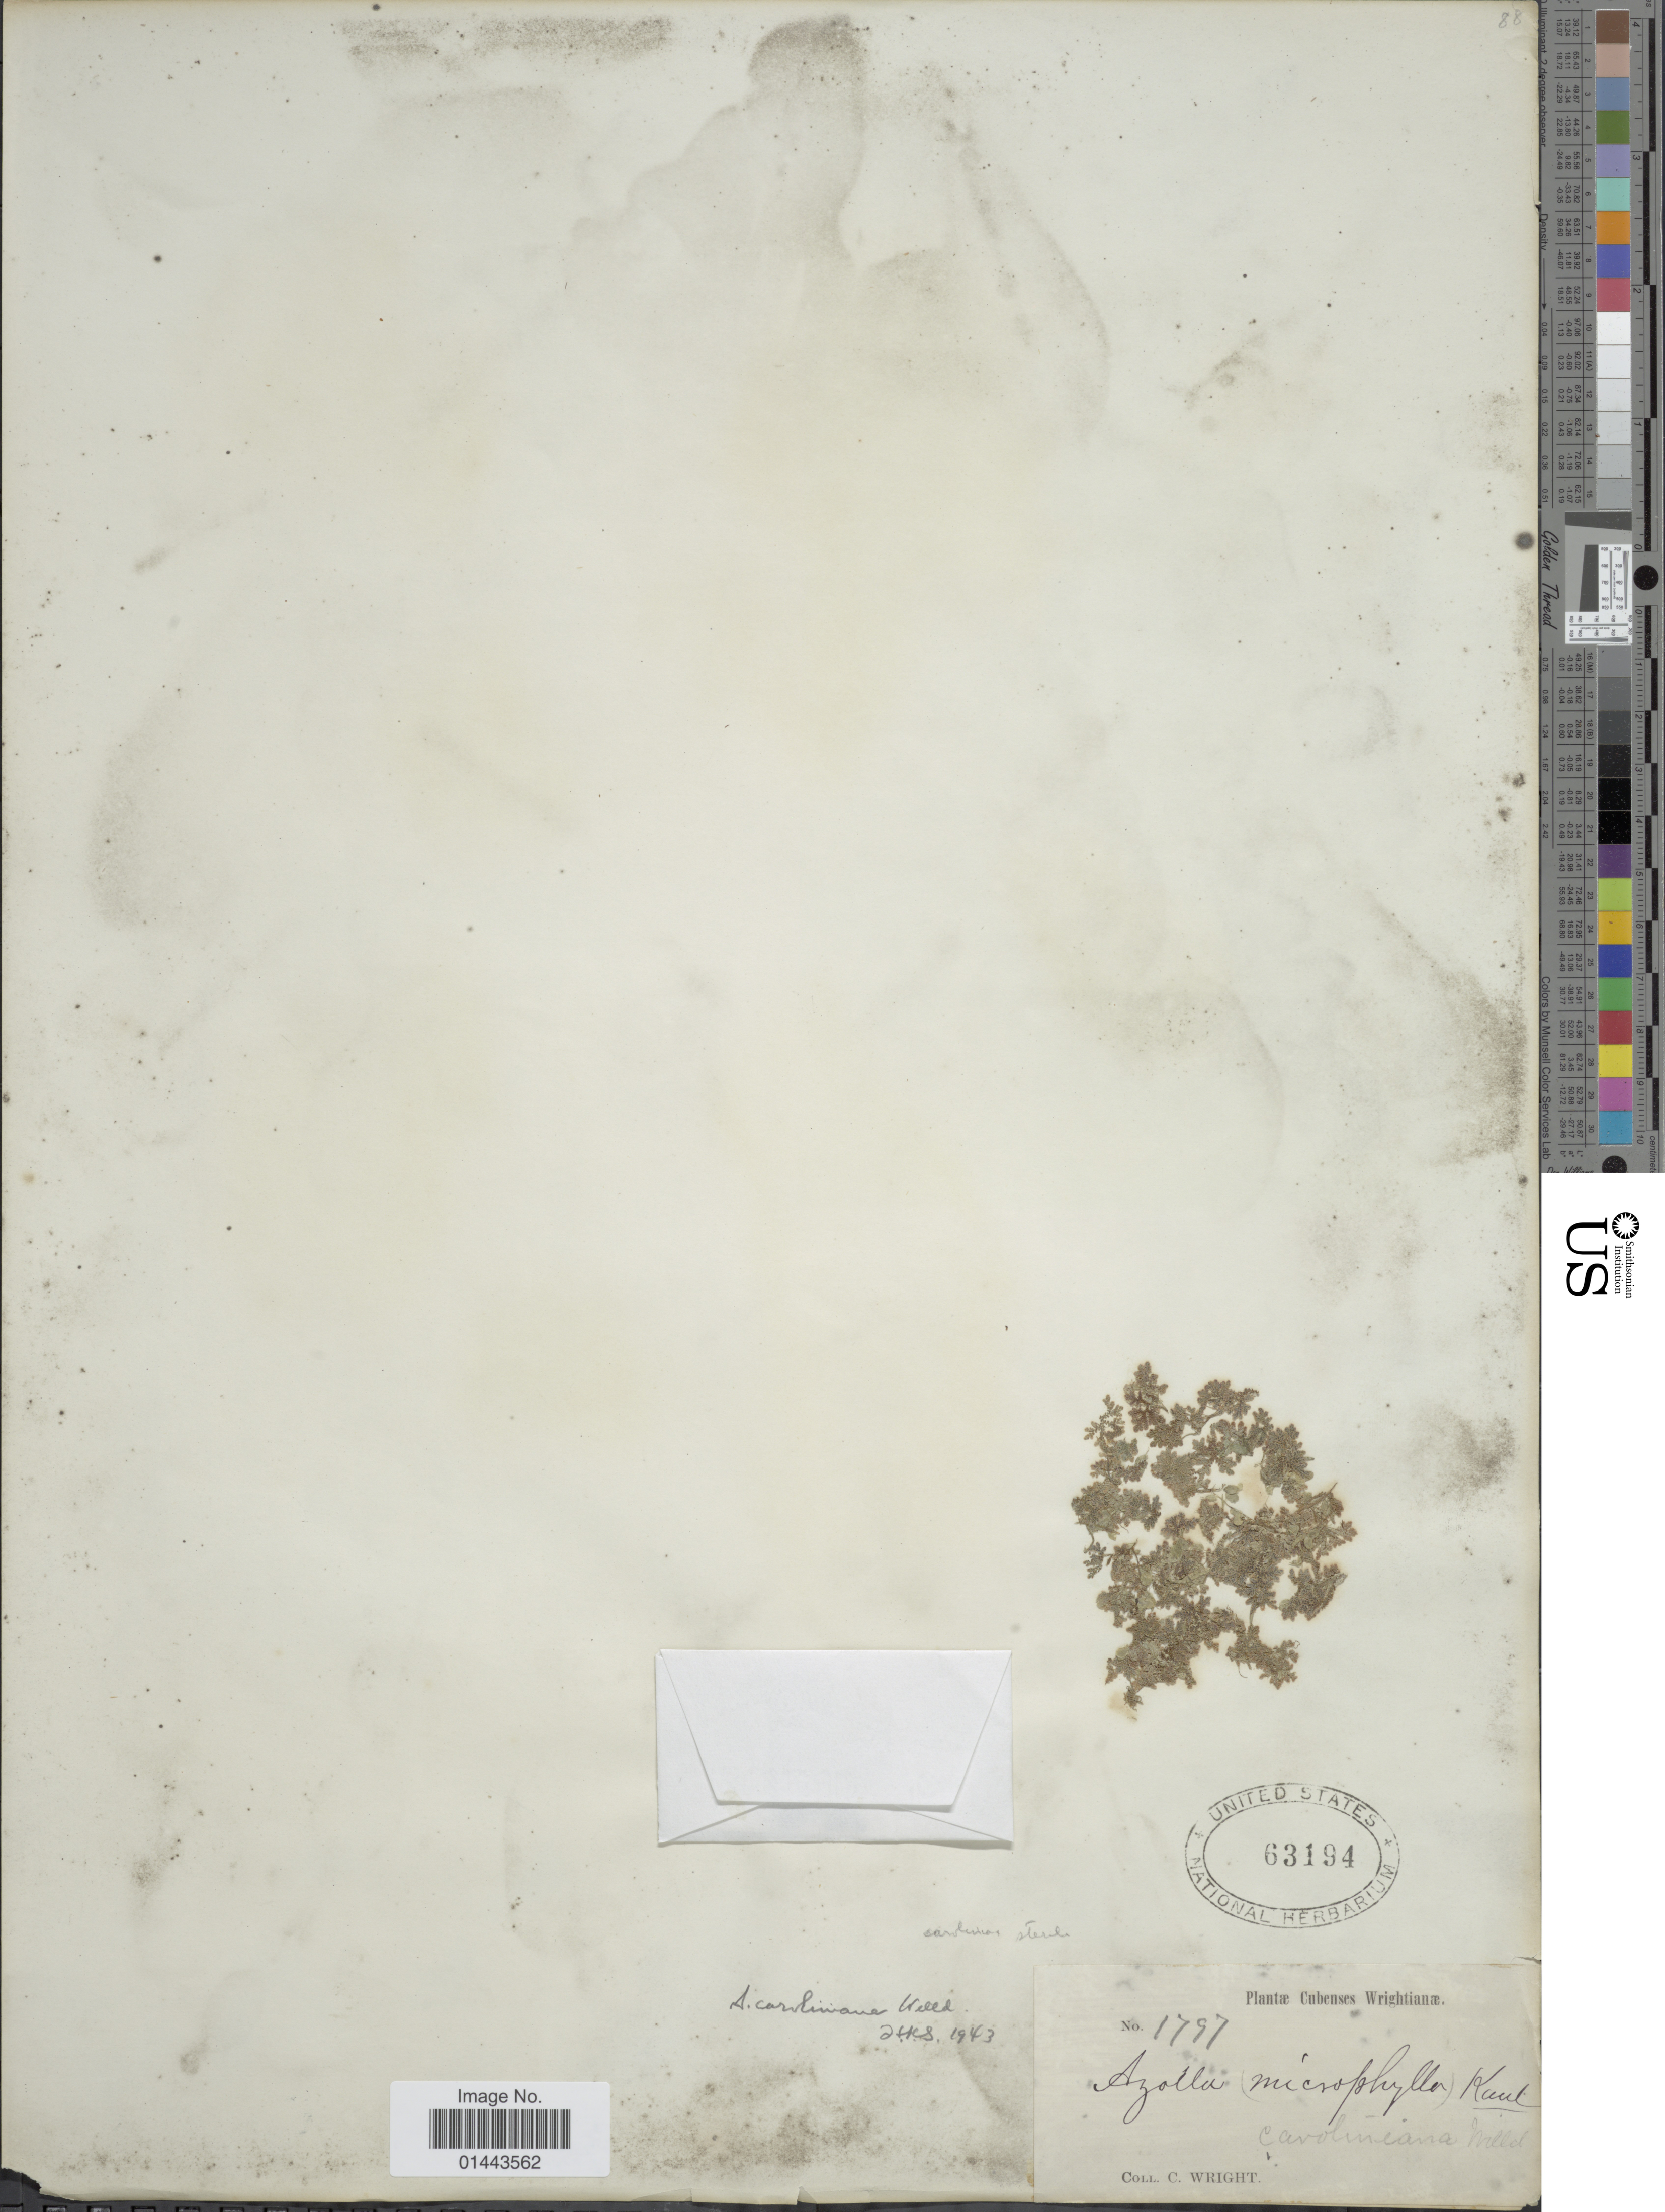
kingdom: Plantae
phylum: Tracheophyta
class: Polypodiopsida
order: Salviniales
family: Salviniaceae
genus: Azolla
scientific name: Azolla caroliniana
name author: Willd.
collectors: C. Wright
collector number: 1797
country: Cuba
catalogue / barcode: US 63194